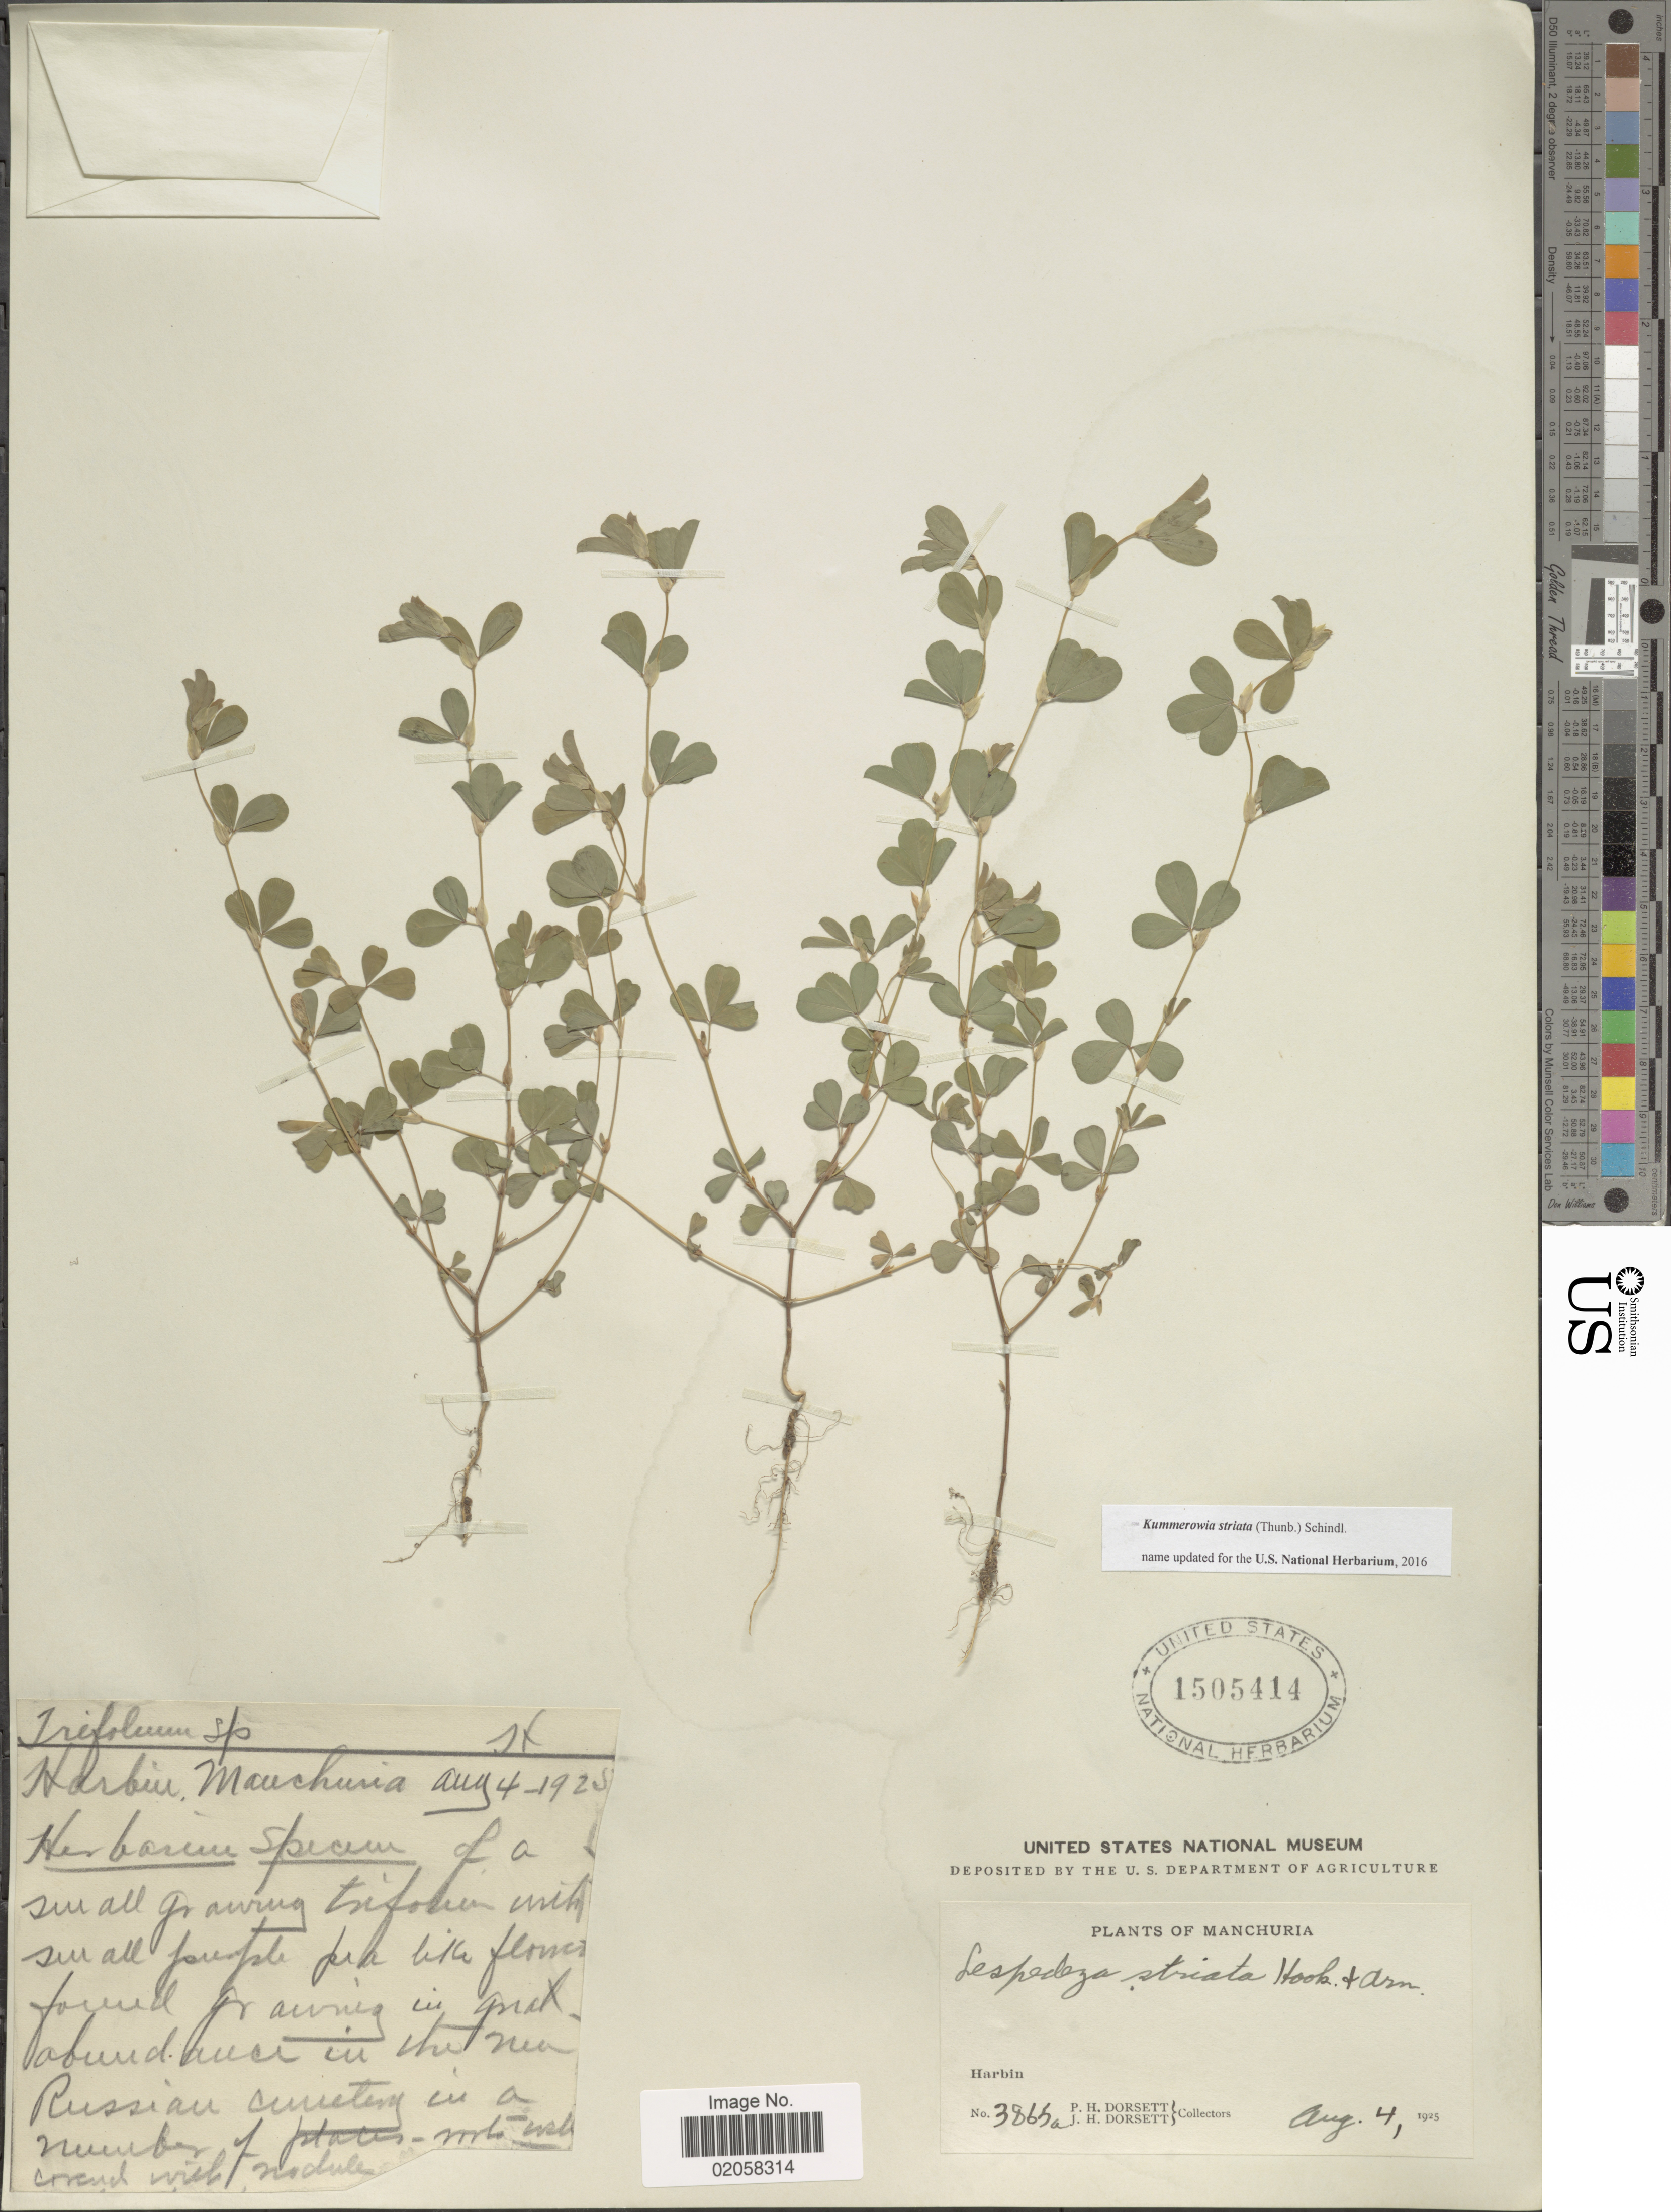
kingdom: Plantae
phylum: Tracheophyta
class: Magnoliopsida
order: Fabales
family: Fabaceae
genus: Kummerowia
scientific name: Kummerowia striata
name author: (Thunb.) Schindl.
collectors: P. H. Dorsett & J. Dorsett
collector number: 3865a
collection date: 1925-08-04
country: China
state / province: Heilongjiang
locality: Manchuria, Harbin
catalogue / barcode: US 1505414